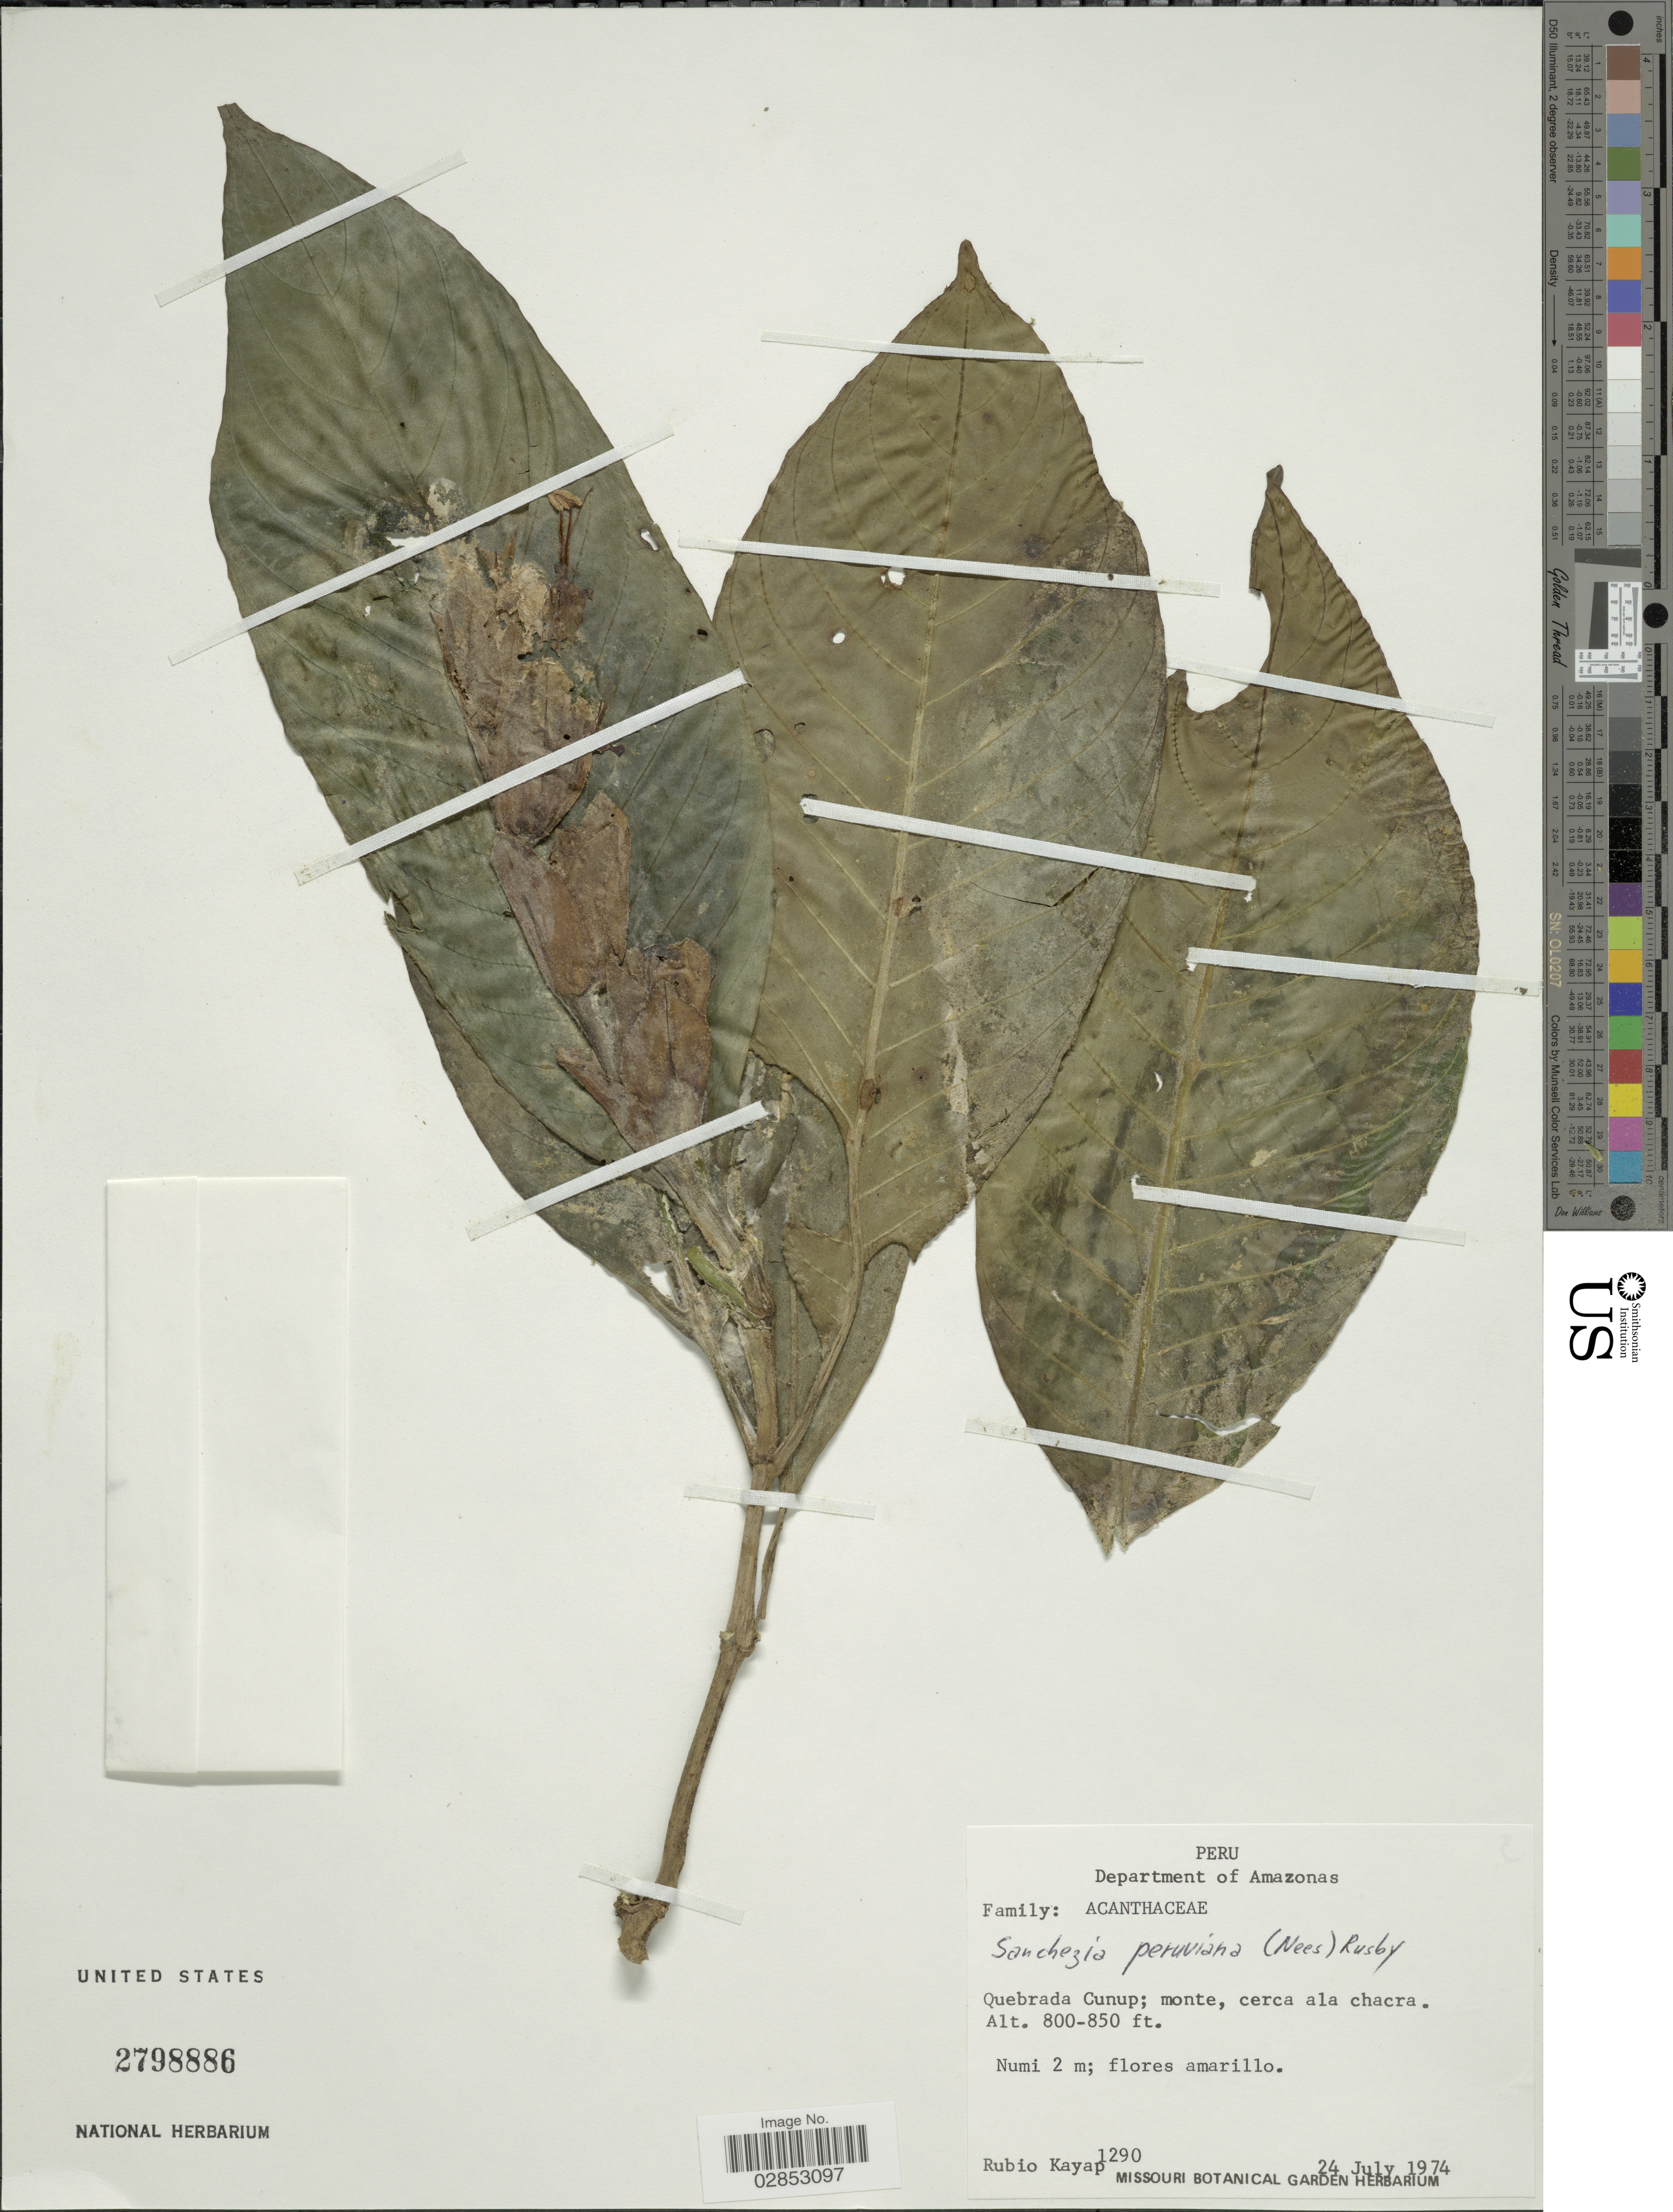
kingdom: Plantae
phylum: Tracheophyta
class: Magnoliopsida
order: Lamiales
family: Acanthaceae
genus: Sanchezia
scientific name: Sanchezia oblonga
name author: Ruiz & Pav.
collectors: R. Kayap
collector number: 1290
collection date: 1974-07-24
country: Peru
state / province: Amazonas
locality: Department of Amazonas, Quebrada Cunup.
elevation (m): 244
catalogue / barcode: US 2798886